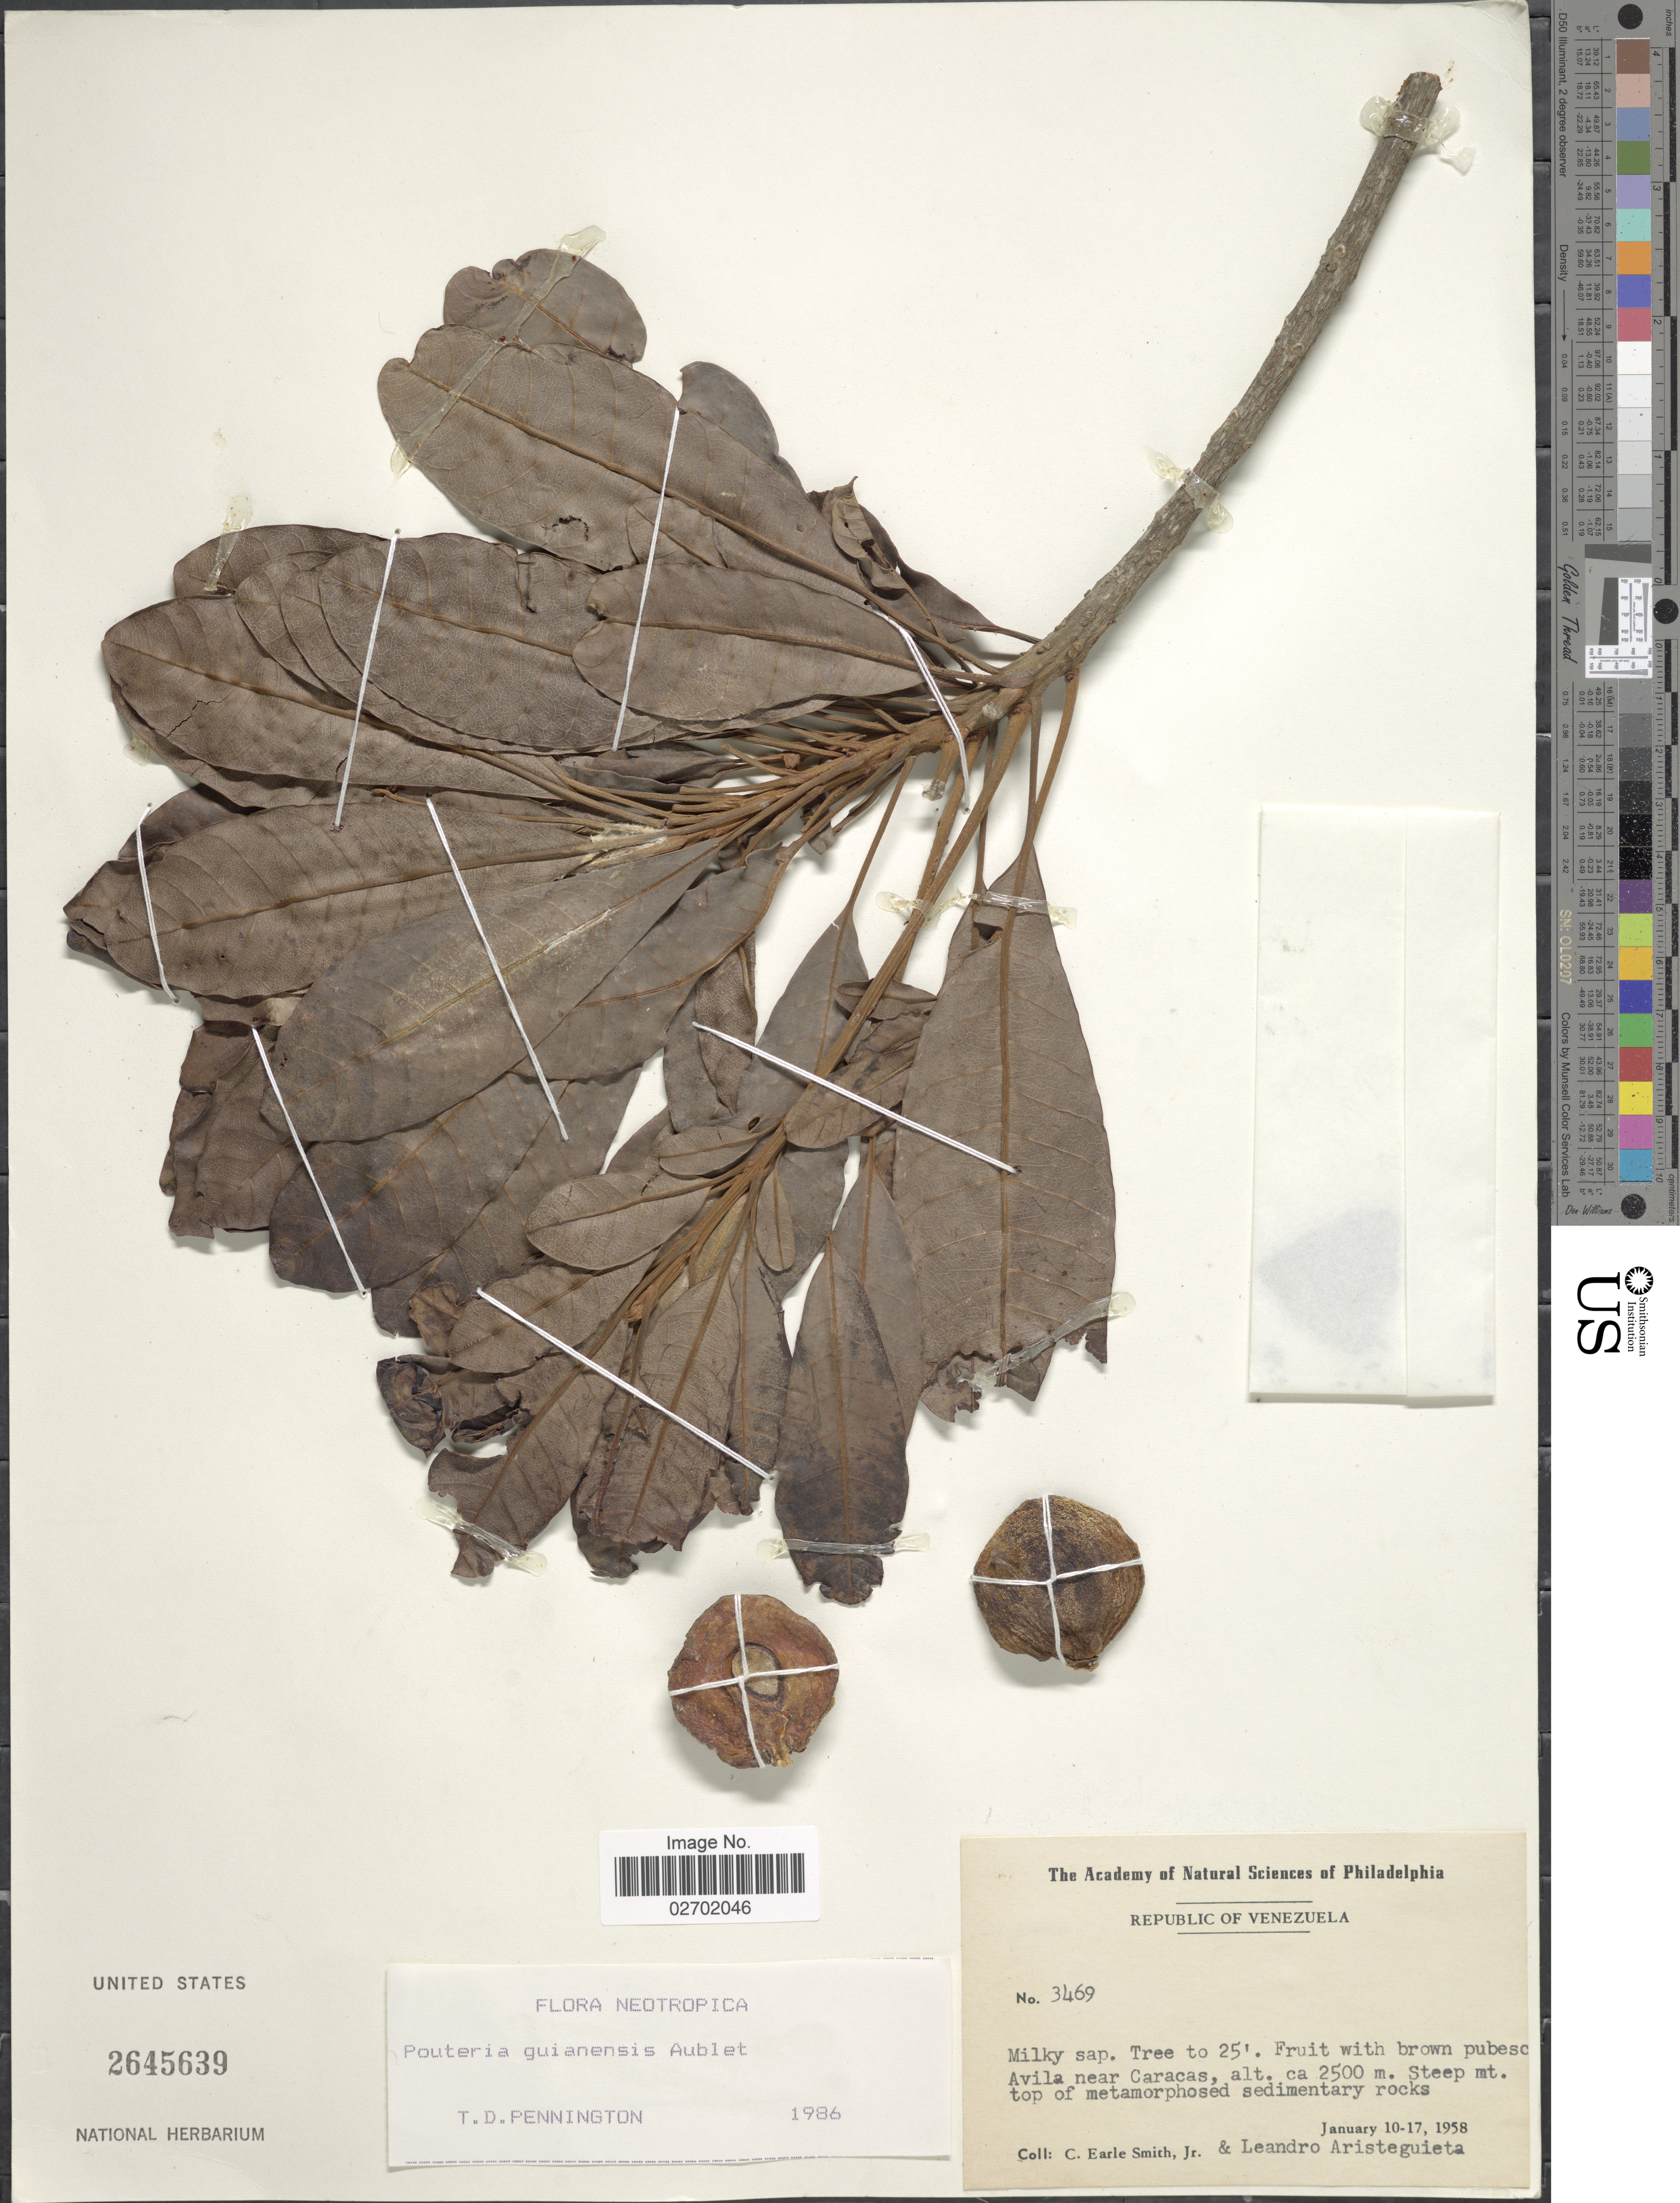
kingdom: Plantae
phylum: Tracheophyta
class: Magnoliopsida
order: Ericales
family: Sapotaceae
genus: Pouteria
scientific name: Pouteria guianensis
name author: Aubl.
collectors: C. E. Smith Jr. & L. Aristeguieta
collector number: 3469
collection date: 1958-01-10/1958-01-17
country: Venezuela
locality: Avila near Caracas, Steep mt top of metamorphosed sedimentary rocks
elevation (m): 2500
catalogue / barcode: US 2645639